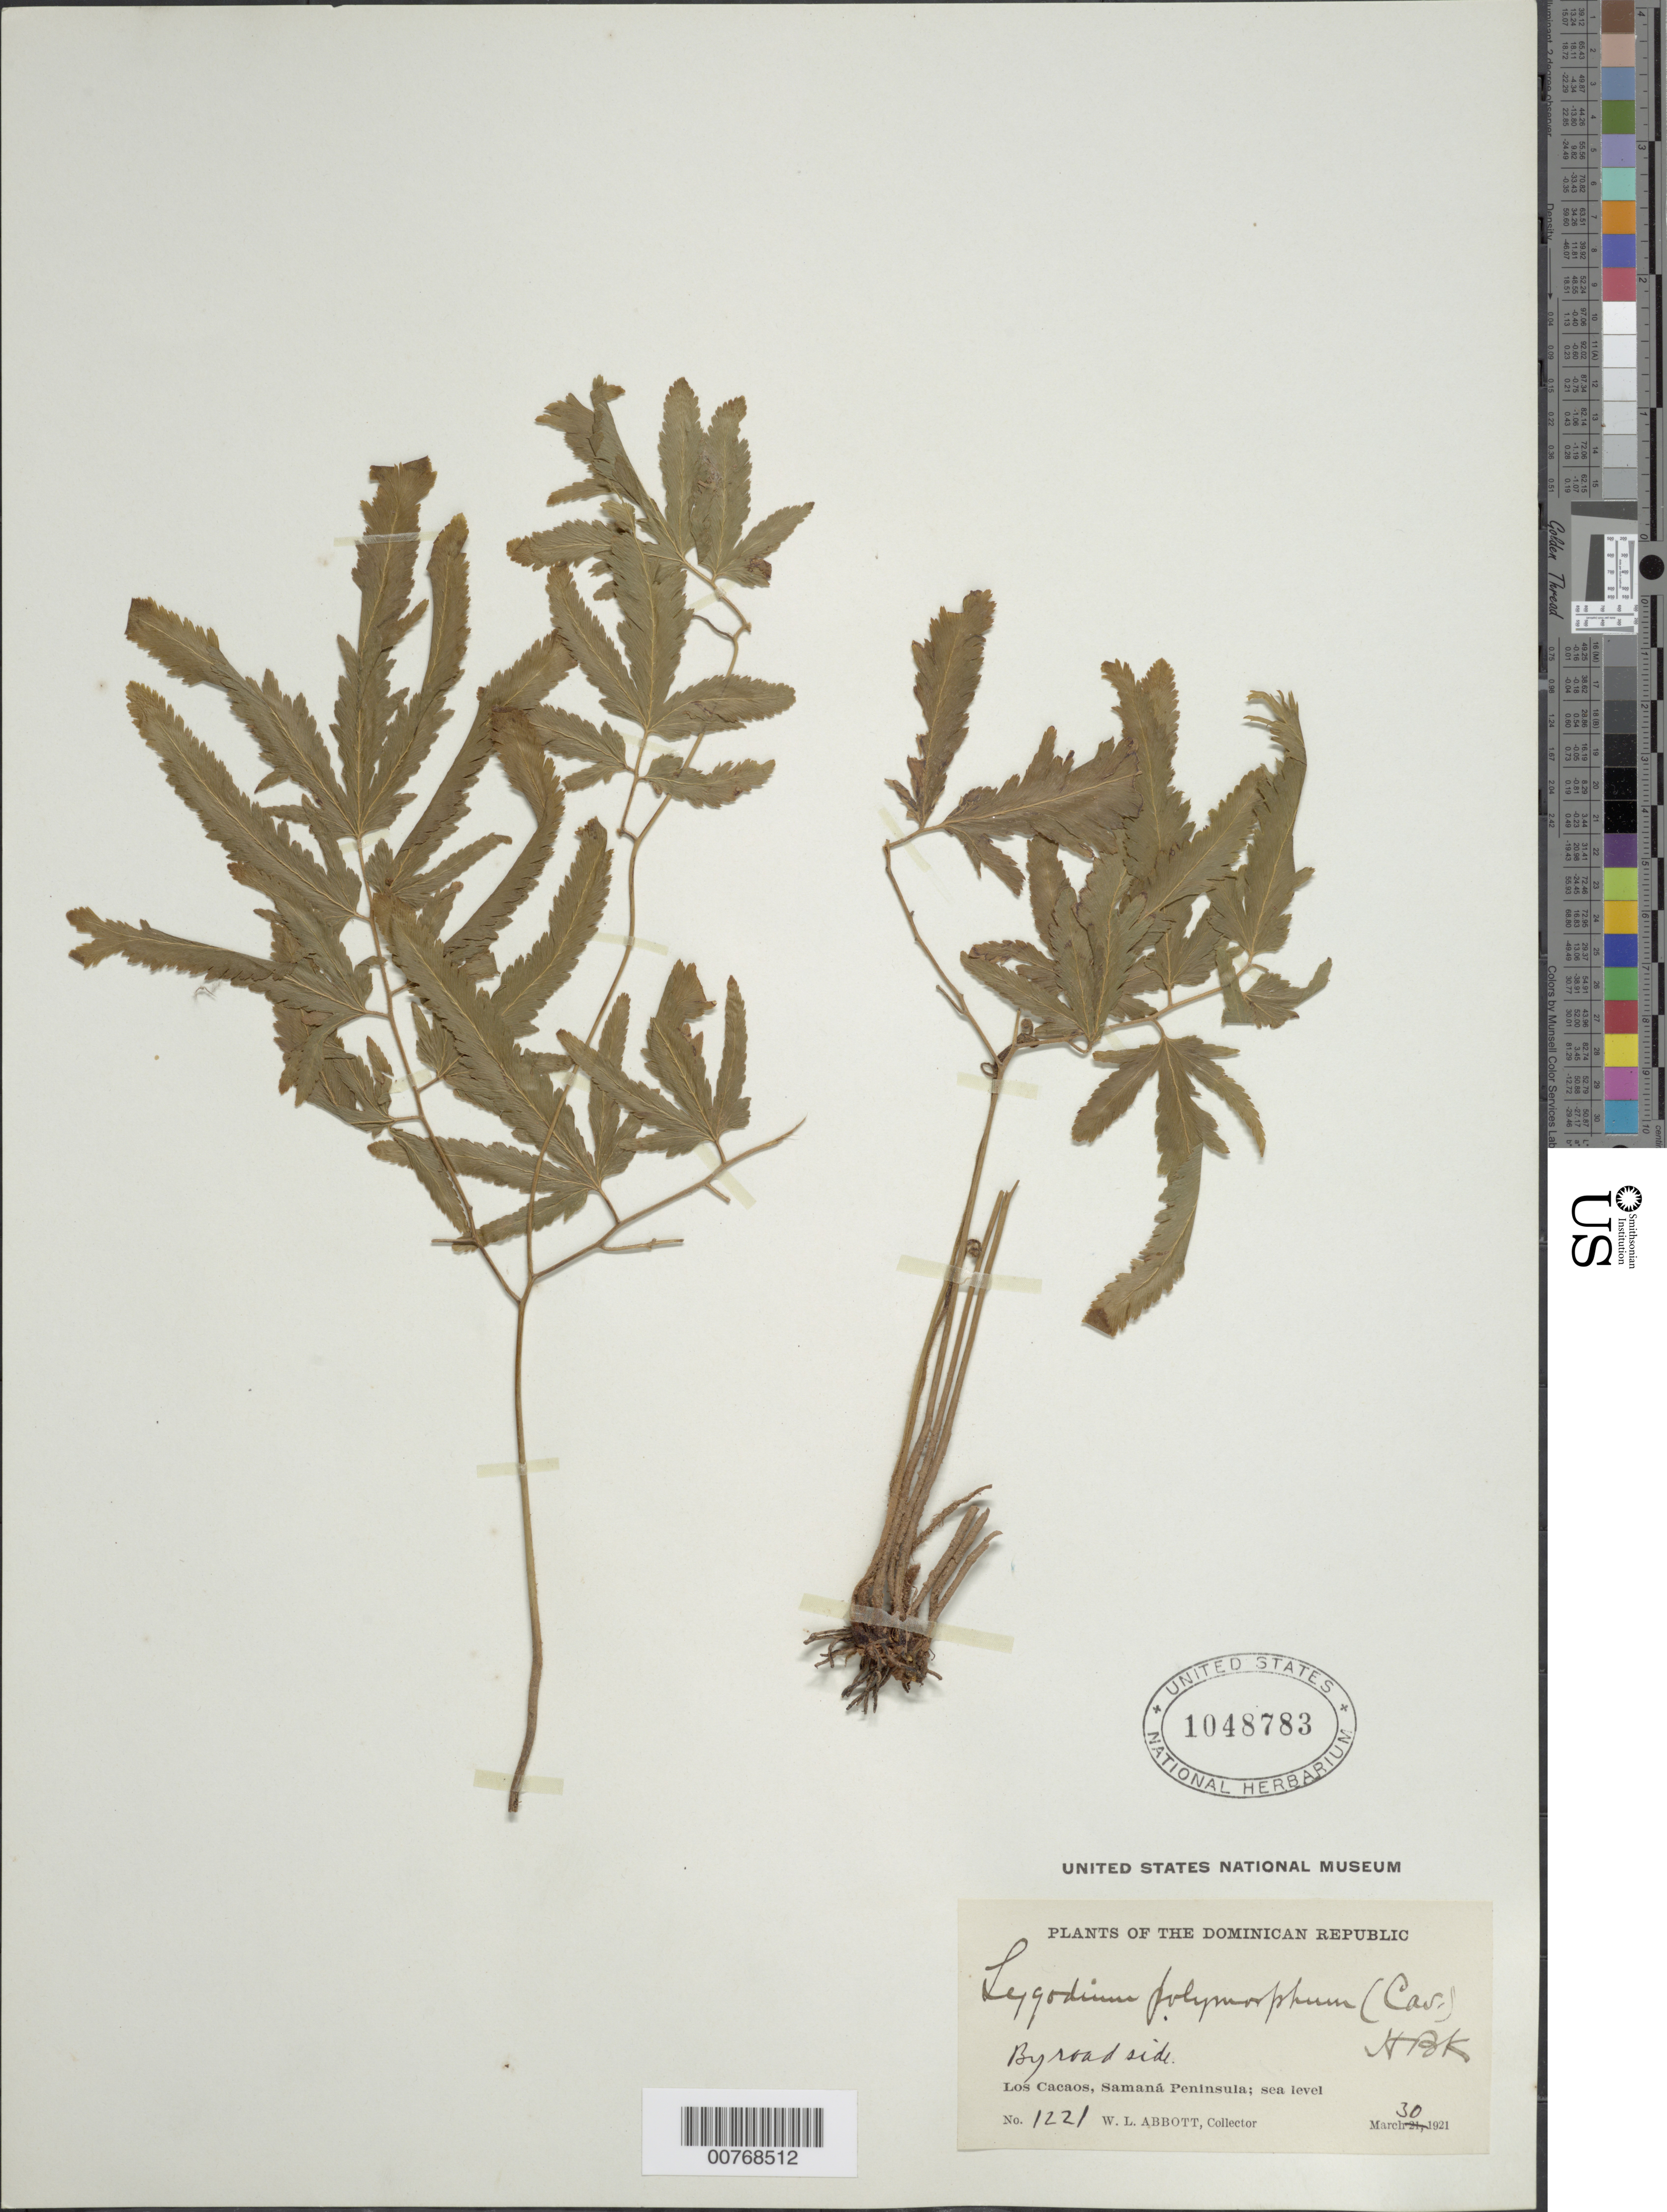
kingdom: Plantae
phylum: Tracheophyta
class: Polypodiopsida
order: Schizaeales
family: Lygodiaceae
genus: Lygodium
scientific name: Lygodium venustum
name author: Sw.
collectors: W. L. Abbott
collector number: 1221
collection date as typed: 30 Mar 1910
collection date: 1910-03-30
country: Dominican Republic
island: Hispaniola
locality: Los Cacaos, Samaná Peninsula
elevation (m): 0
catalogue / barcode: US 1048783